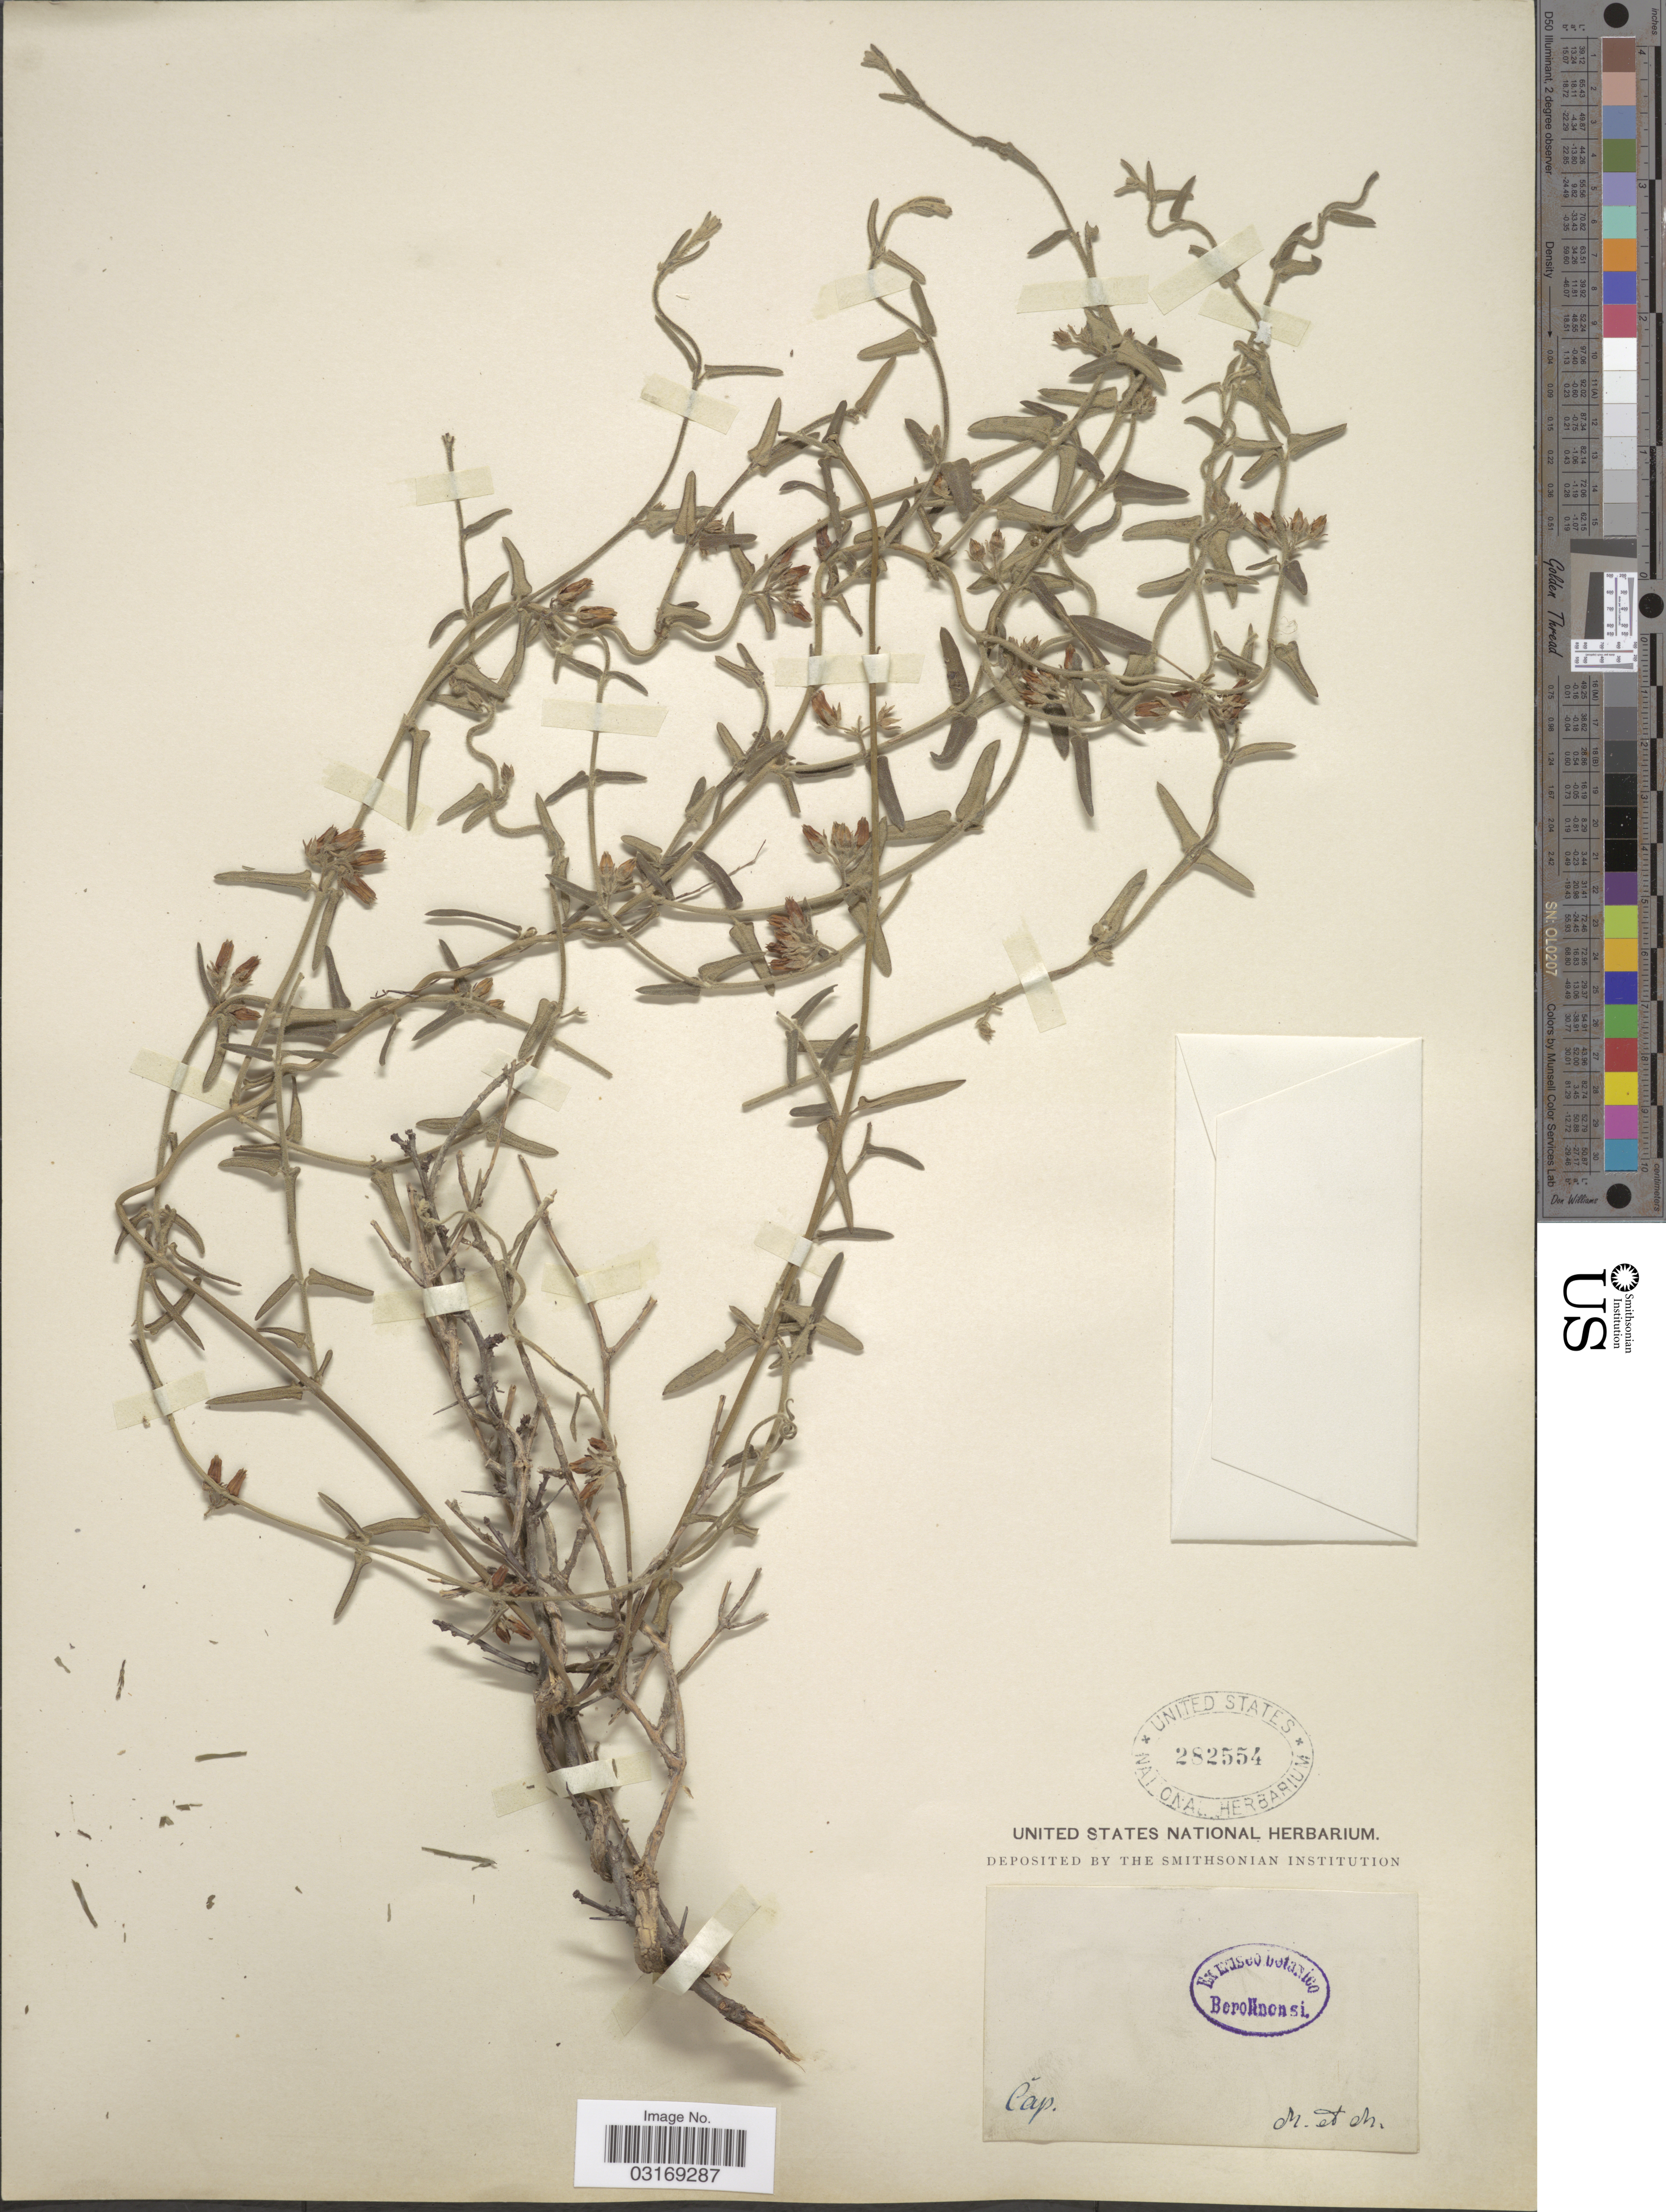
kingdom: Plantae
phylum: Tracheophyta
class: Magnoliopsida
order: Gentianales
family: Apocynaceae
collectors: M. & M.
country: South Africa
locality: Căp.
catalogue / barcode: US 282554